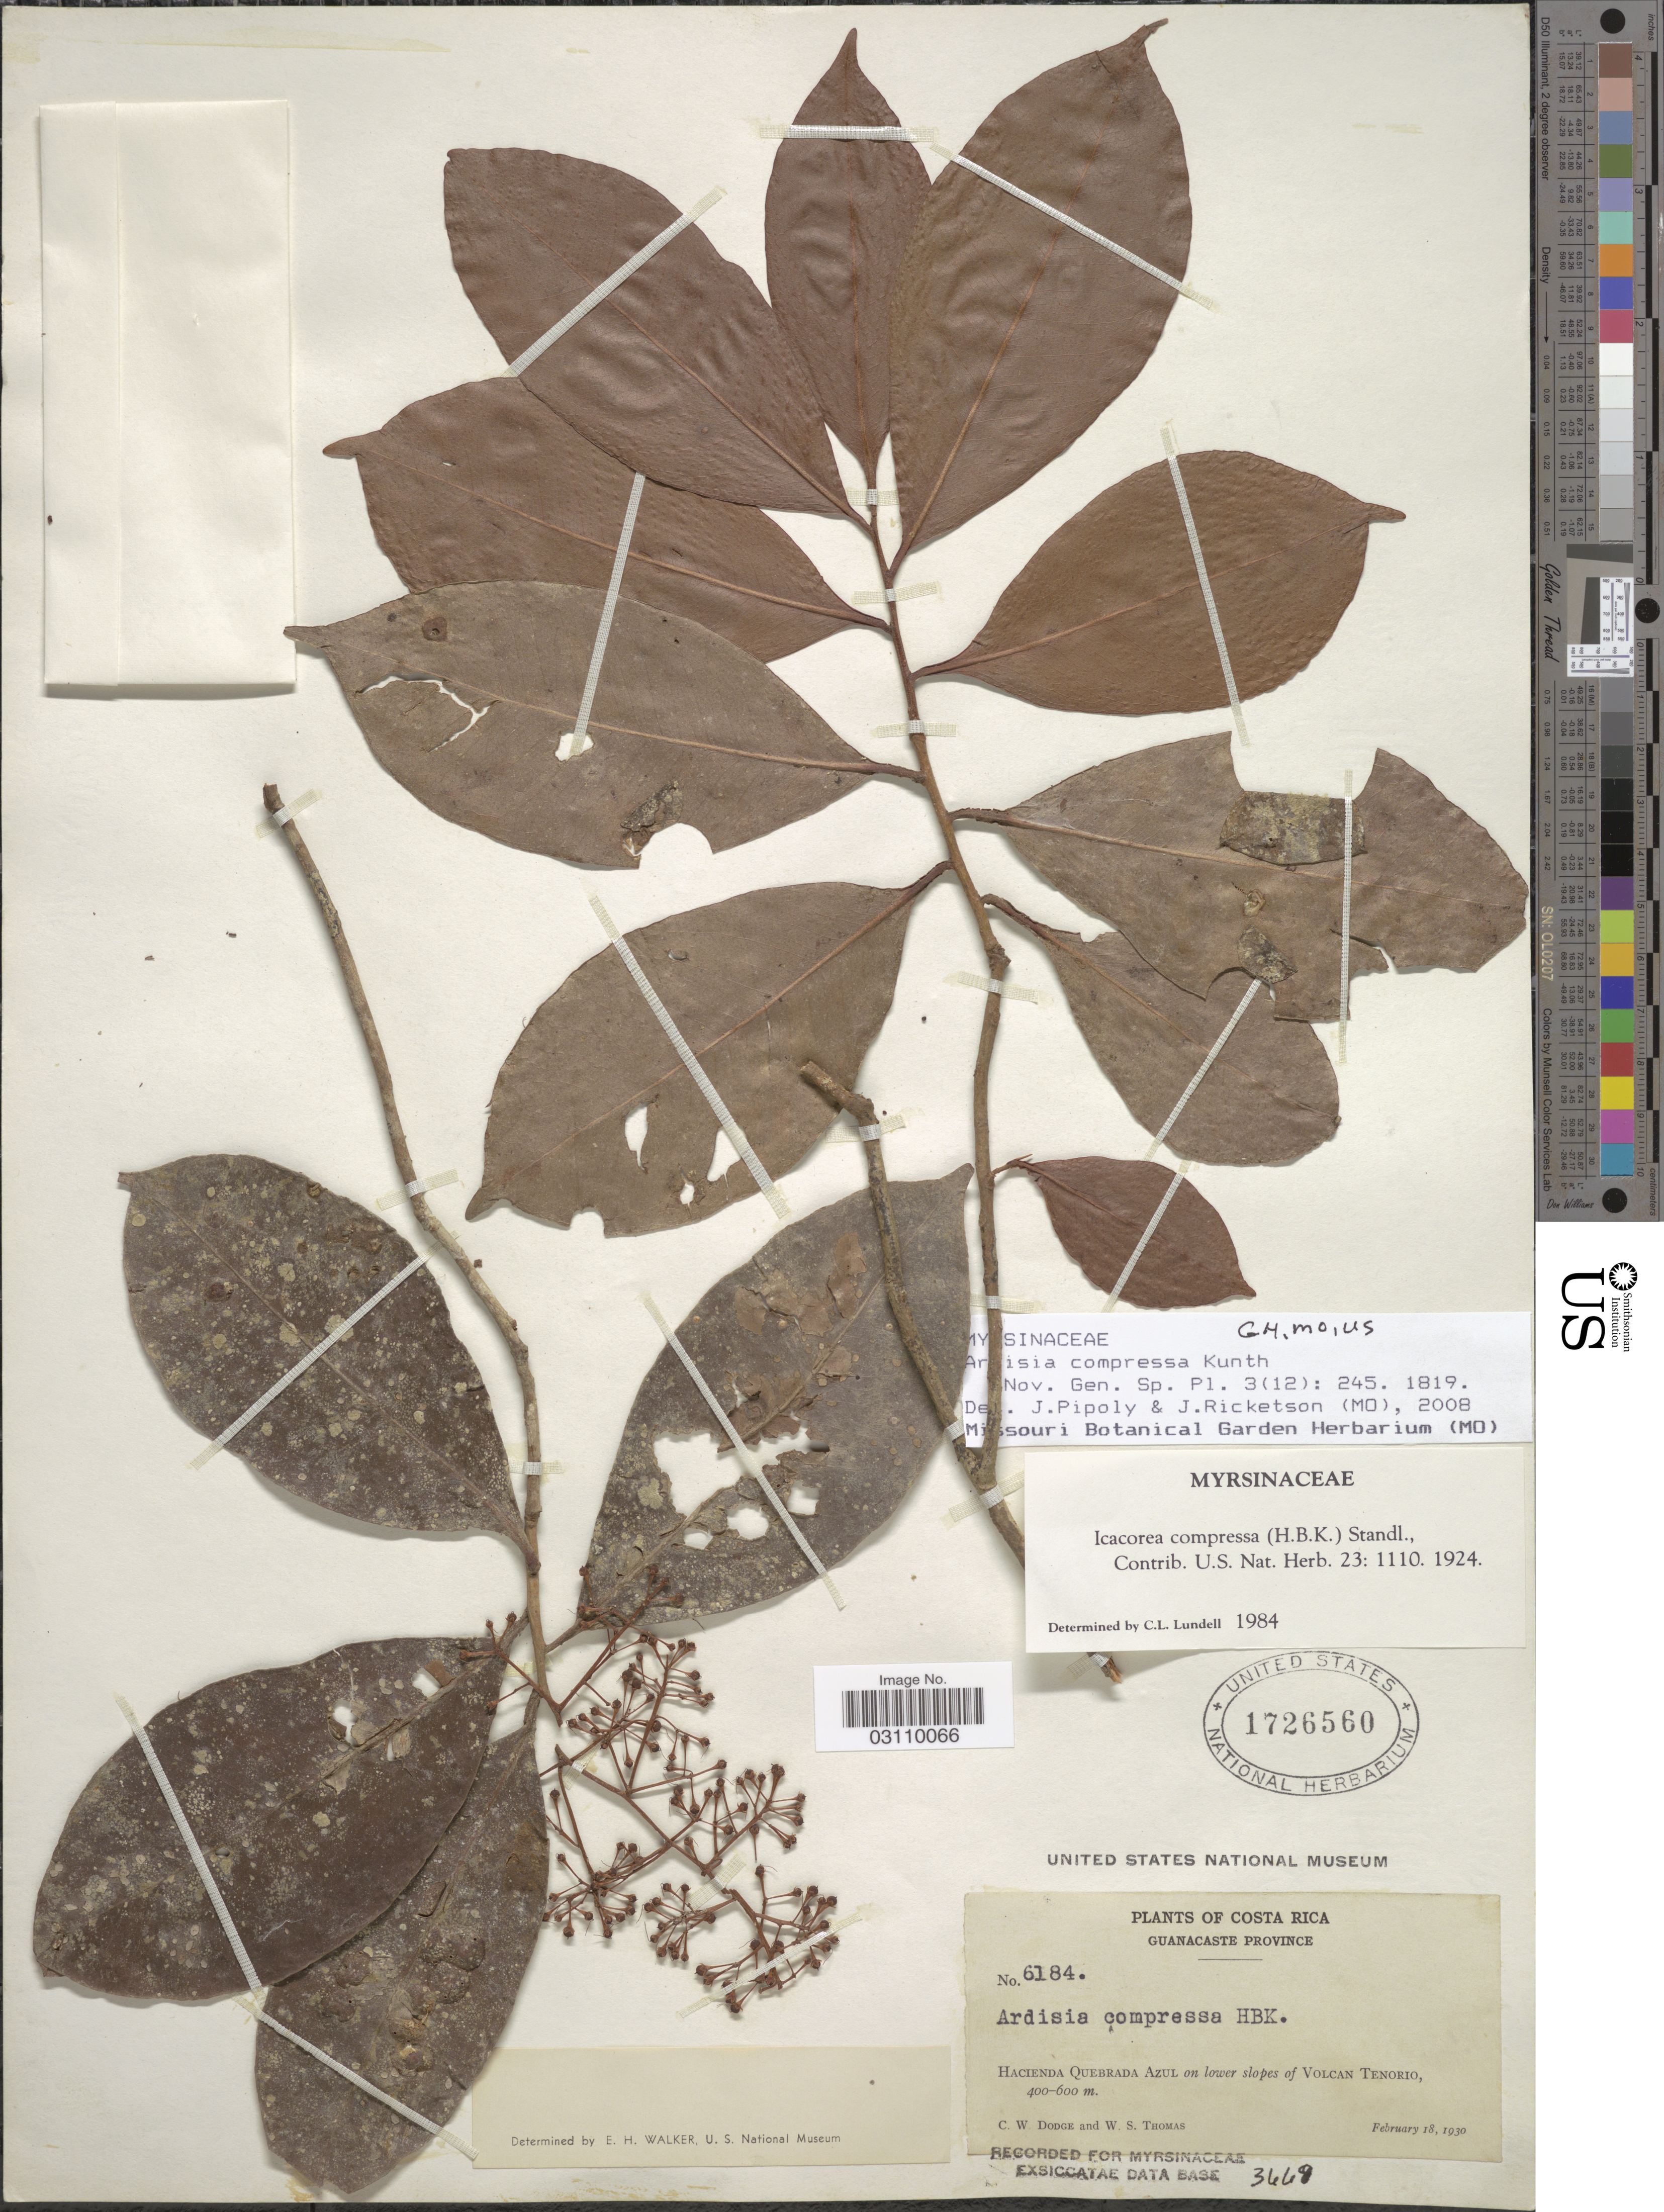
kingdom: Plantae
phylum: Tracheophyta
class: Magnoliopsida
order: Ericales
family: Primulaceae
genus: Ardisia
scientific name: Ardisia compressa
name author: Kunth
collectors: C. Dodge & W. S. Thomas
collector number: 6184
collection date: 1930-02-18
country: Costa Rica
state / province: Guanacaste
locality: Hacienda Quebrada Azul on lower slopes of Volcan Tenorio.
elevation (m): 400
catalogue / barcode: US 1726560